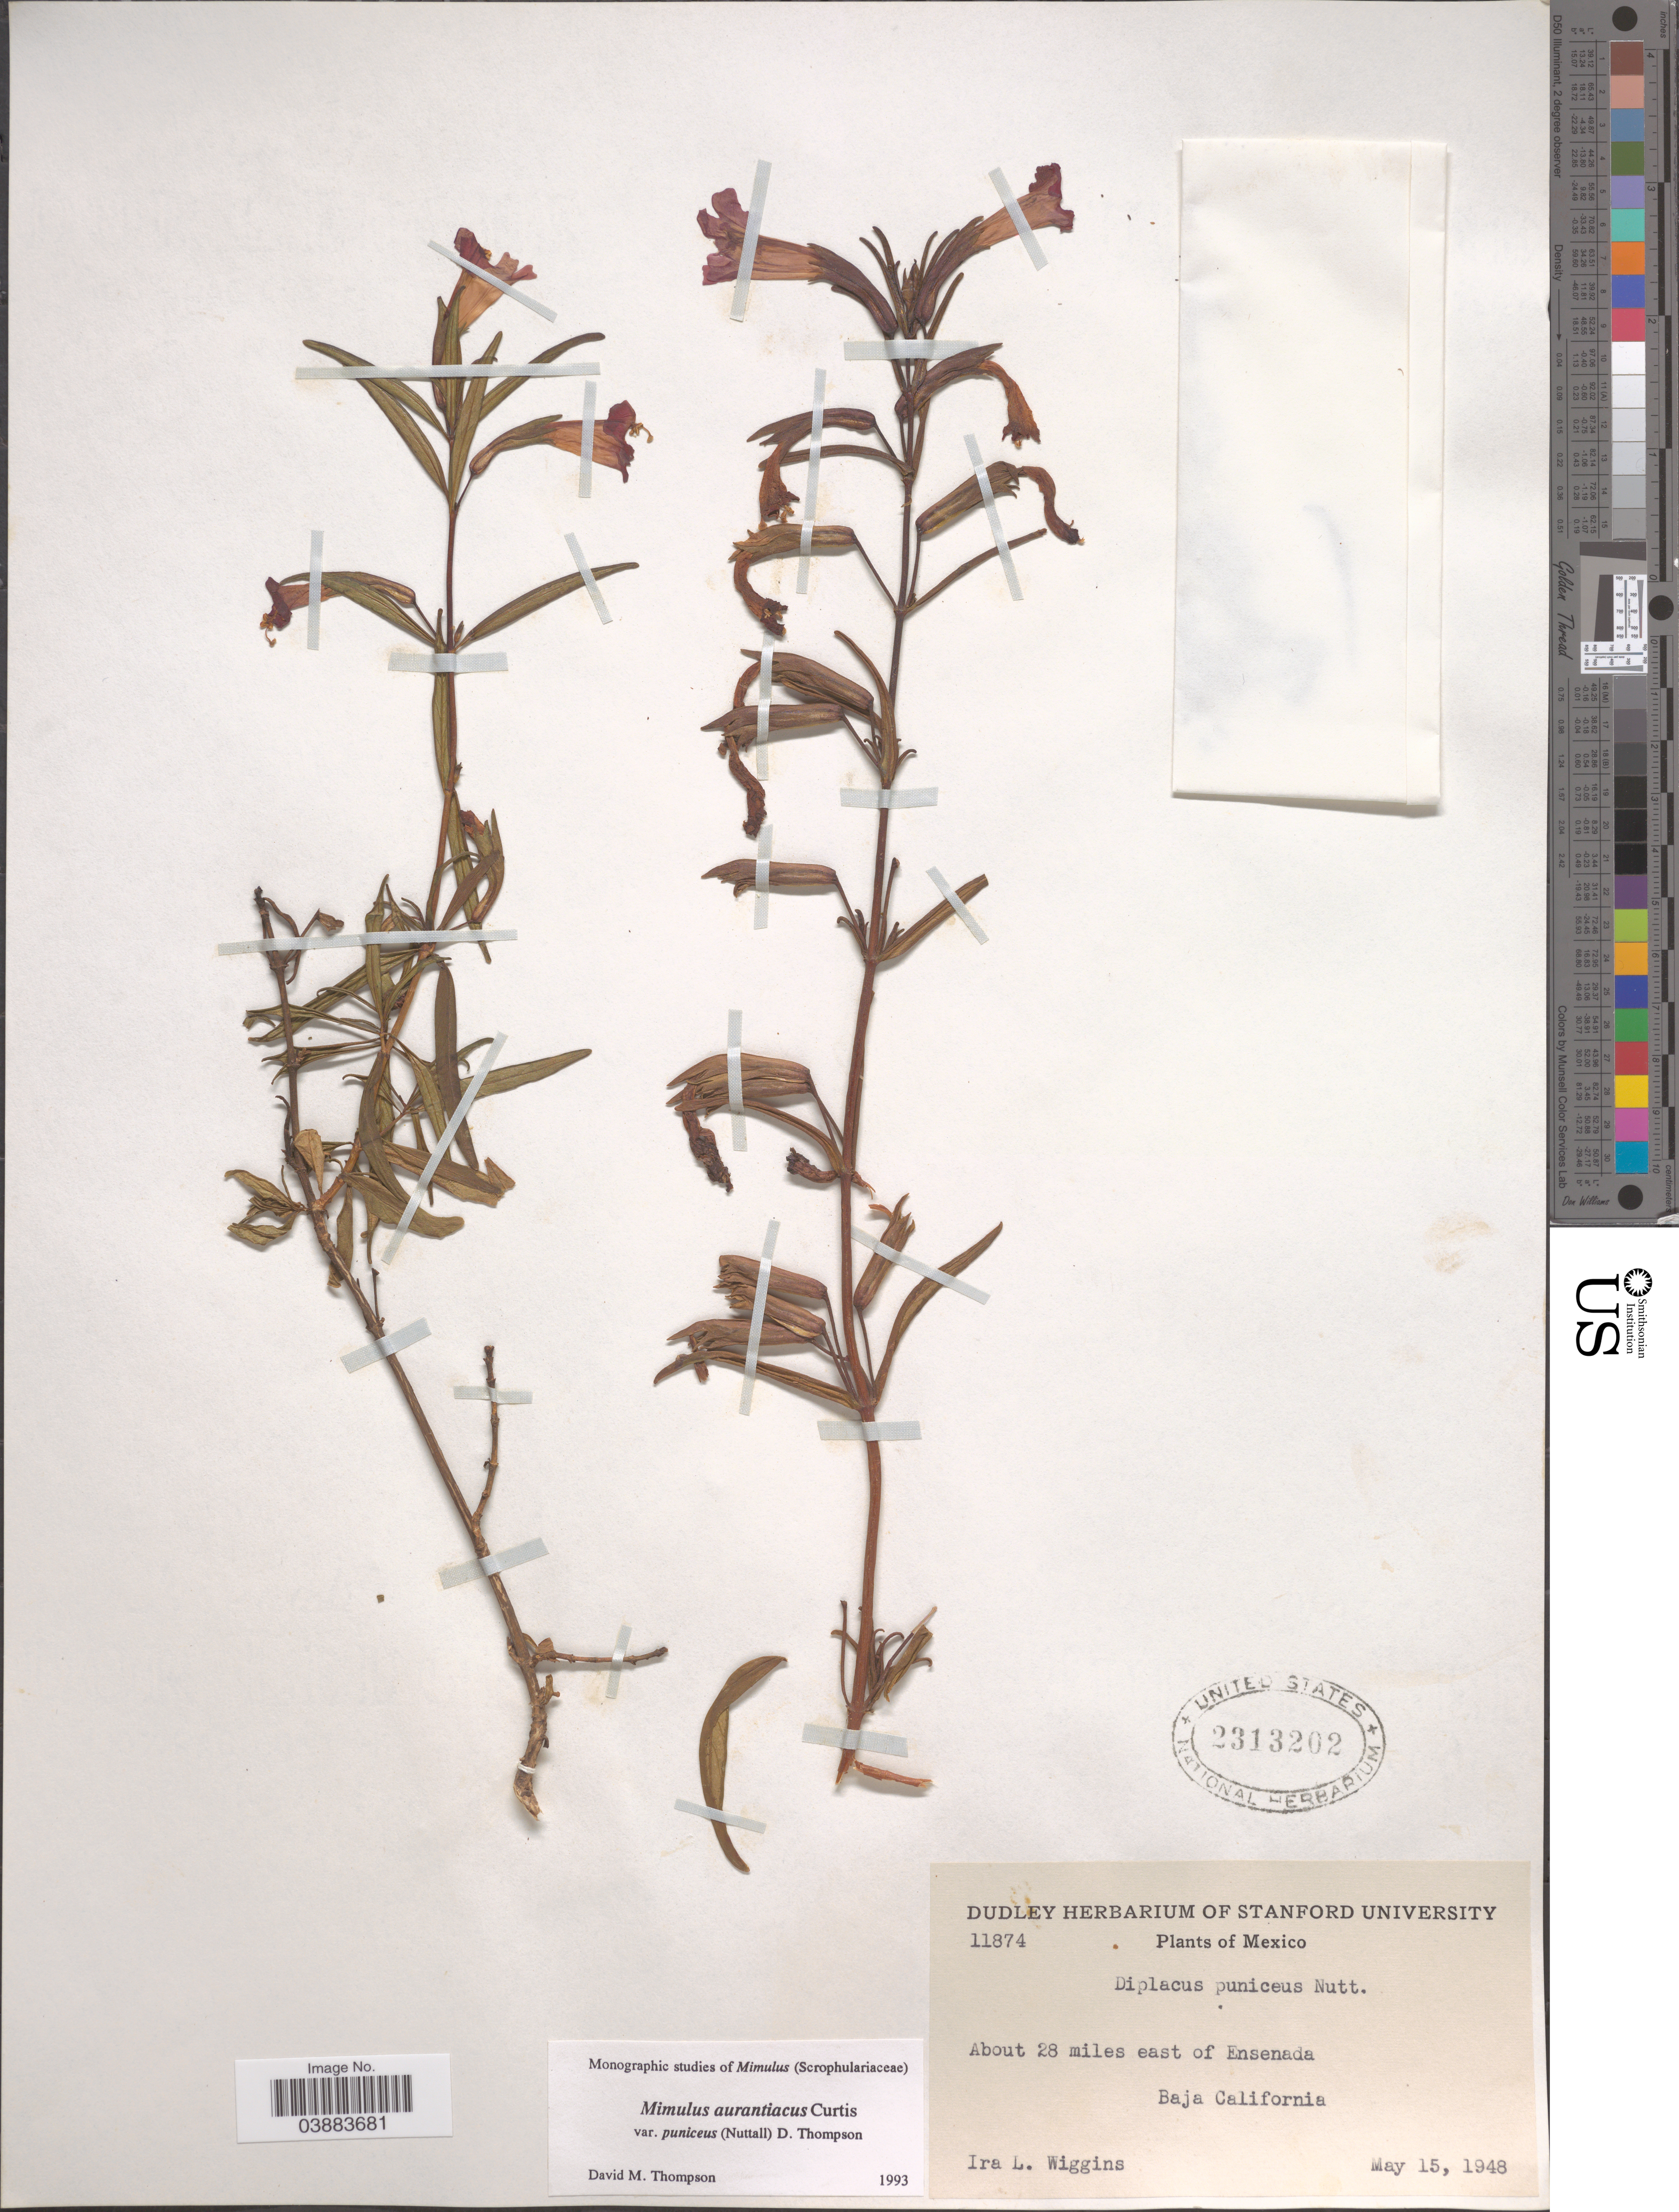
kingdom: Plantae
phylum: Tracheophyta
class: Magnoliopsida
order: Lamiales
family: Phrymaceae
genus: Diplacus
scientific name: Diplacus aurantiacus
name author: (Curtis) Jeps.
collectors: I. L. Wiggins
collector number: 11874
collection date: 1948-05-15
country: Mexico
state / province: Baja California Norte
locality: About 28 miles east of Ensenada.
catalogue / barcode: US 2313202